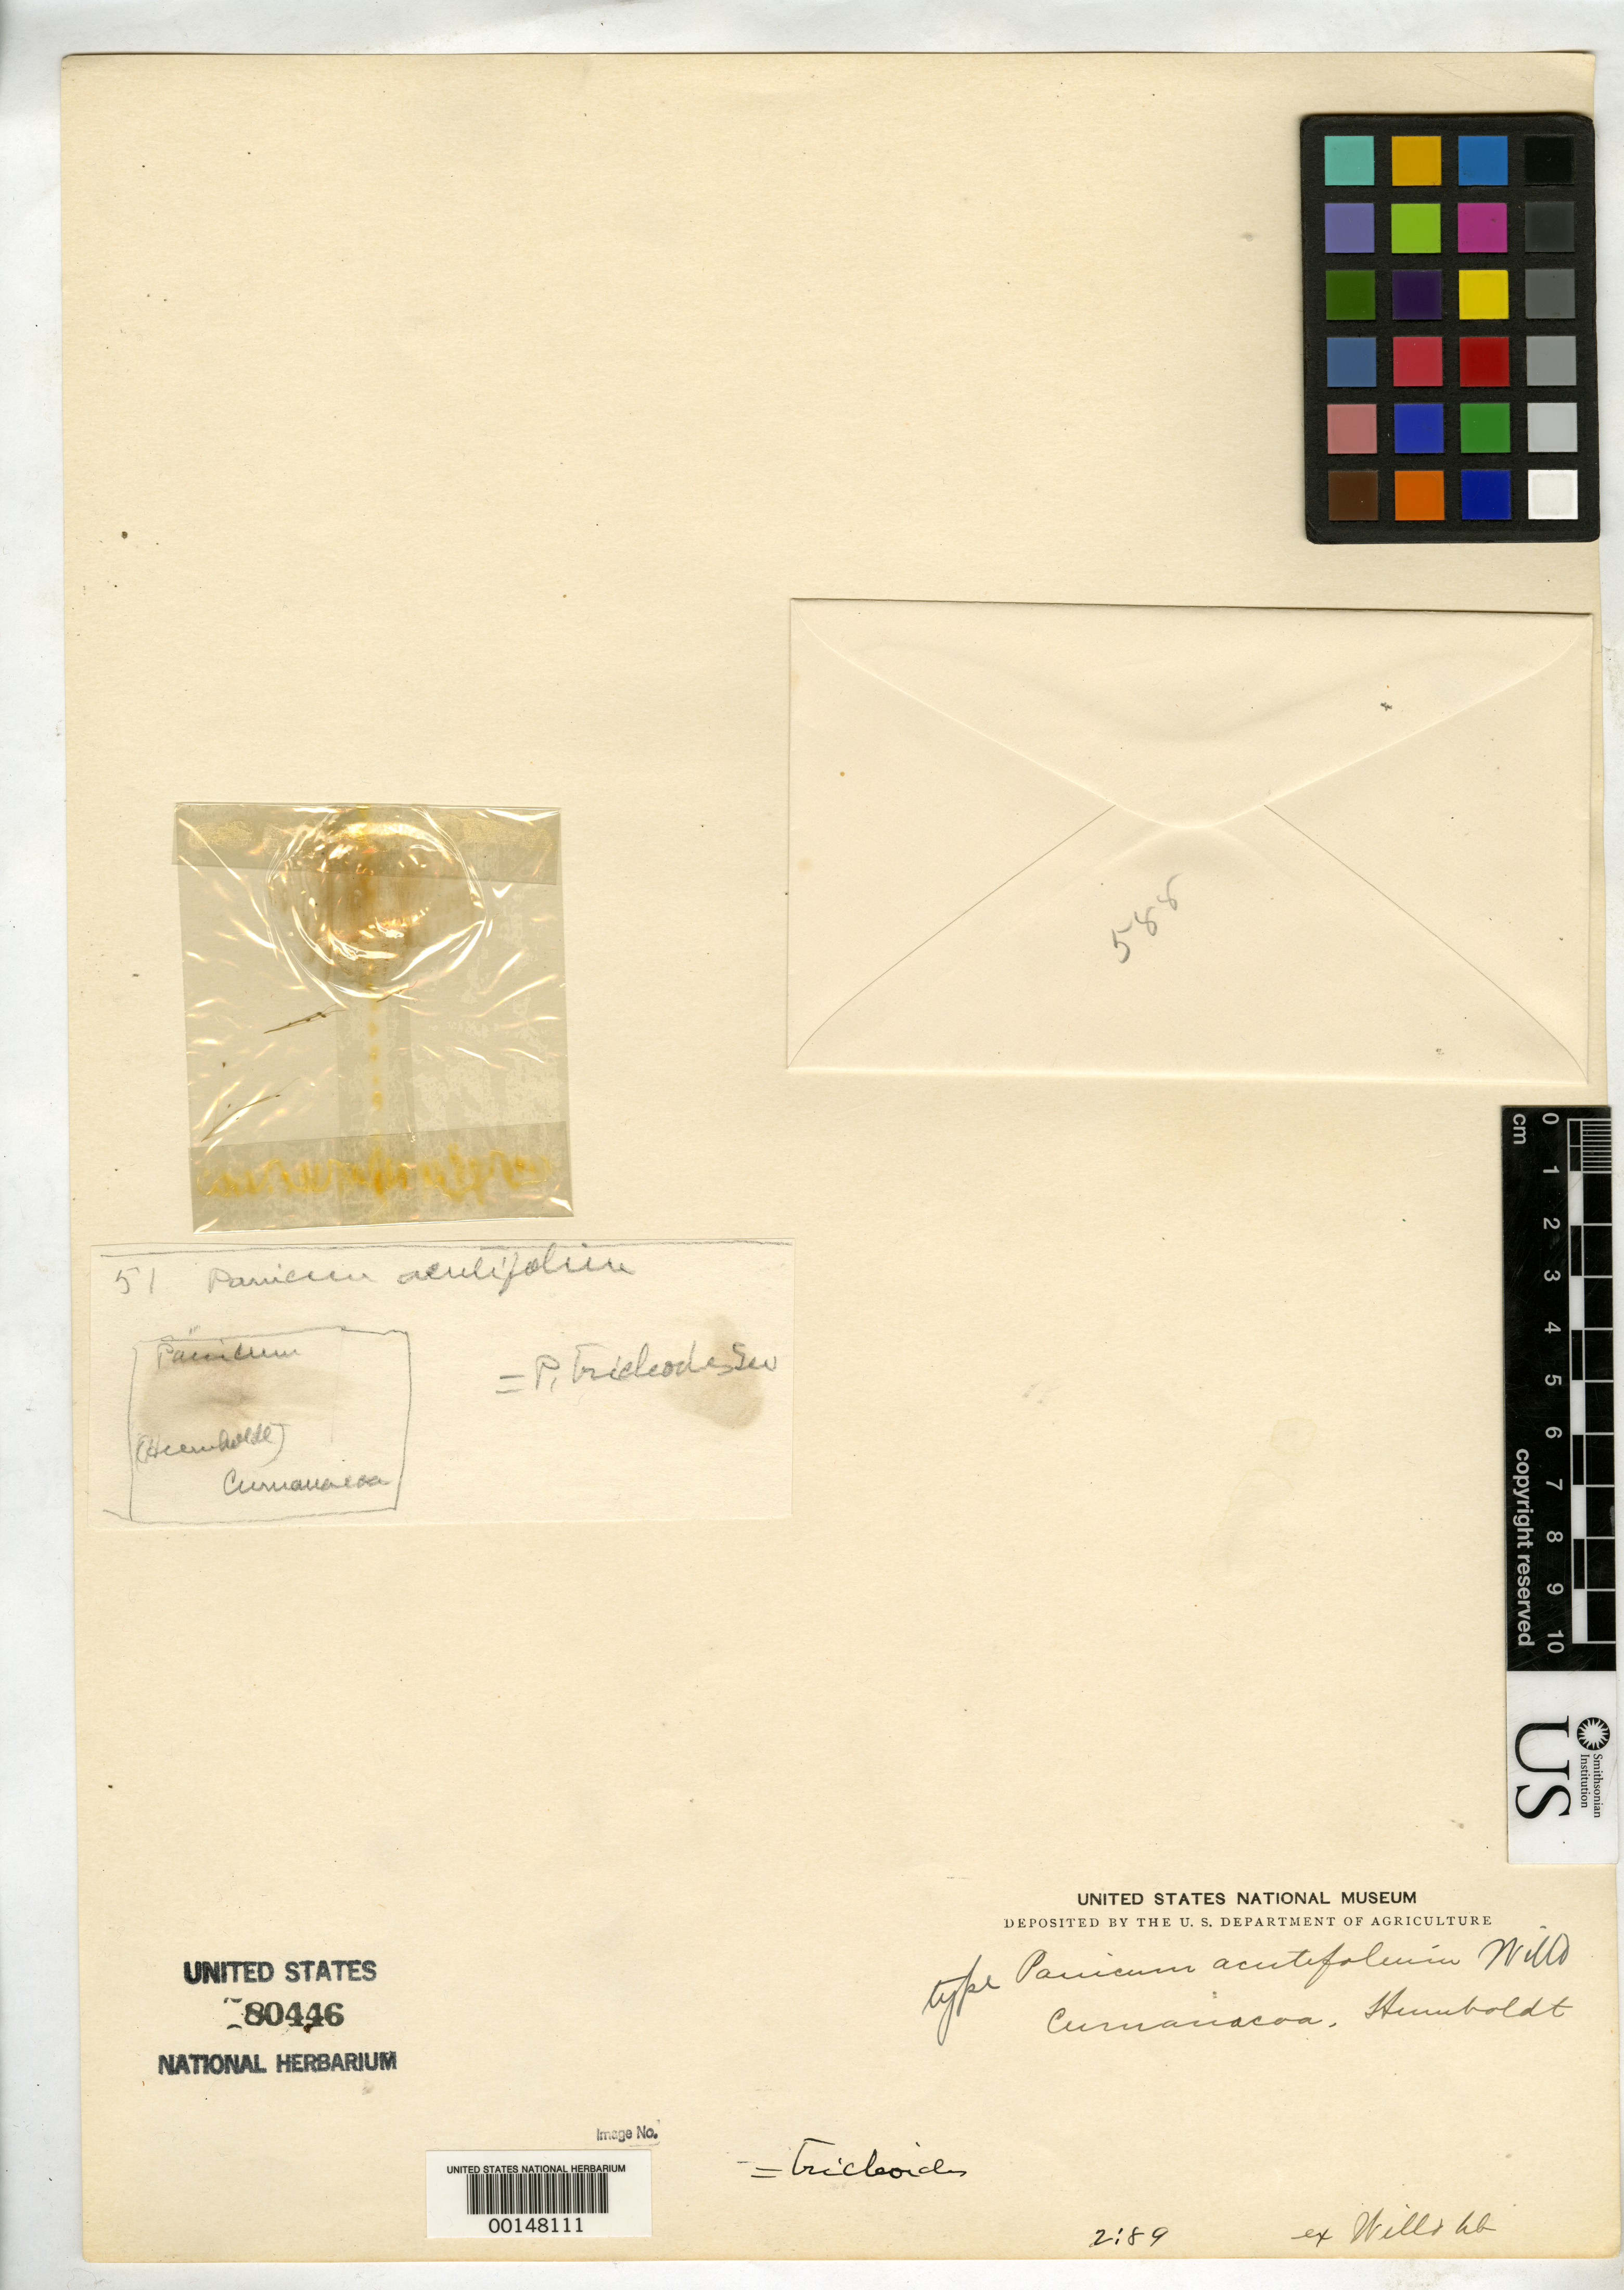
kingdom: Plantae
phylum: Tracheophyta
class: Liliopsida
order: Poales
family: Poaceae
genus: Panicum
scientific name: Panicum acutifolium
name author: Willd. ex Spreng.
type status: Type Fragment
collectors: F. W. Humboldt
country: Venezuela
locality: Cumanacoa.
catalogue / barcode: US 80446